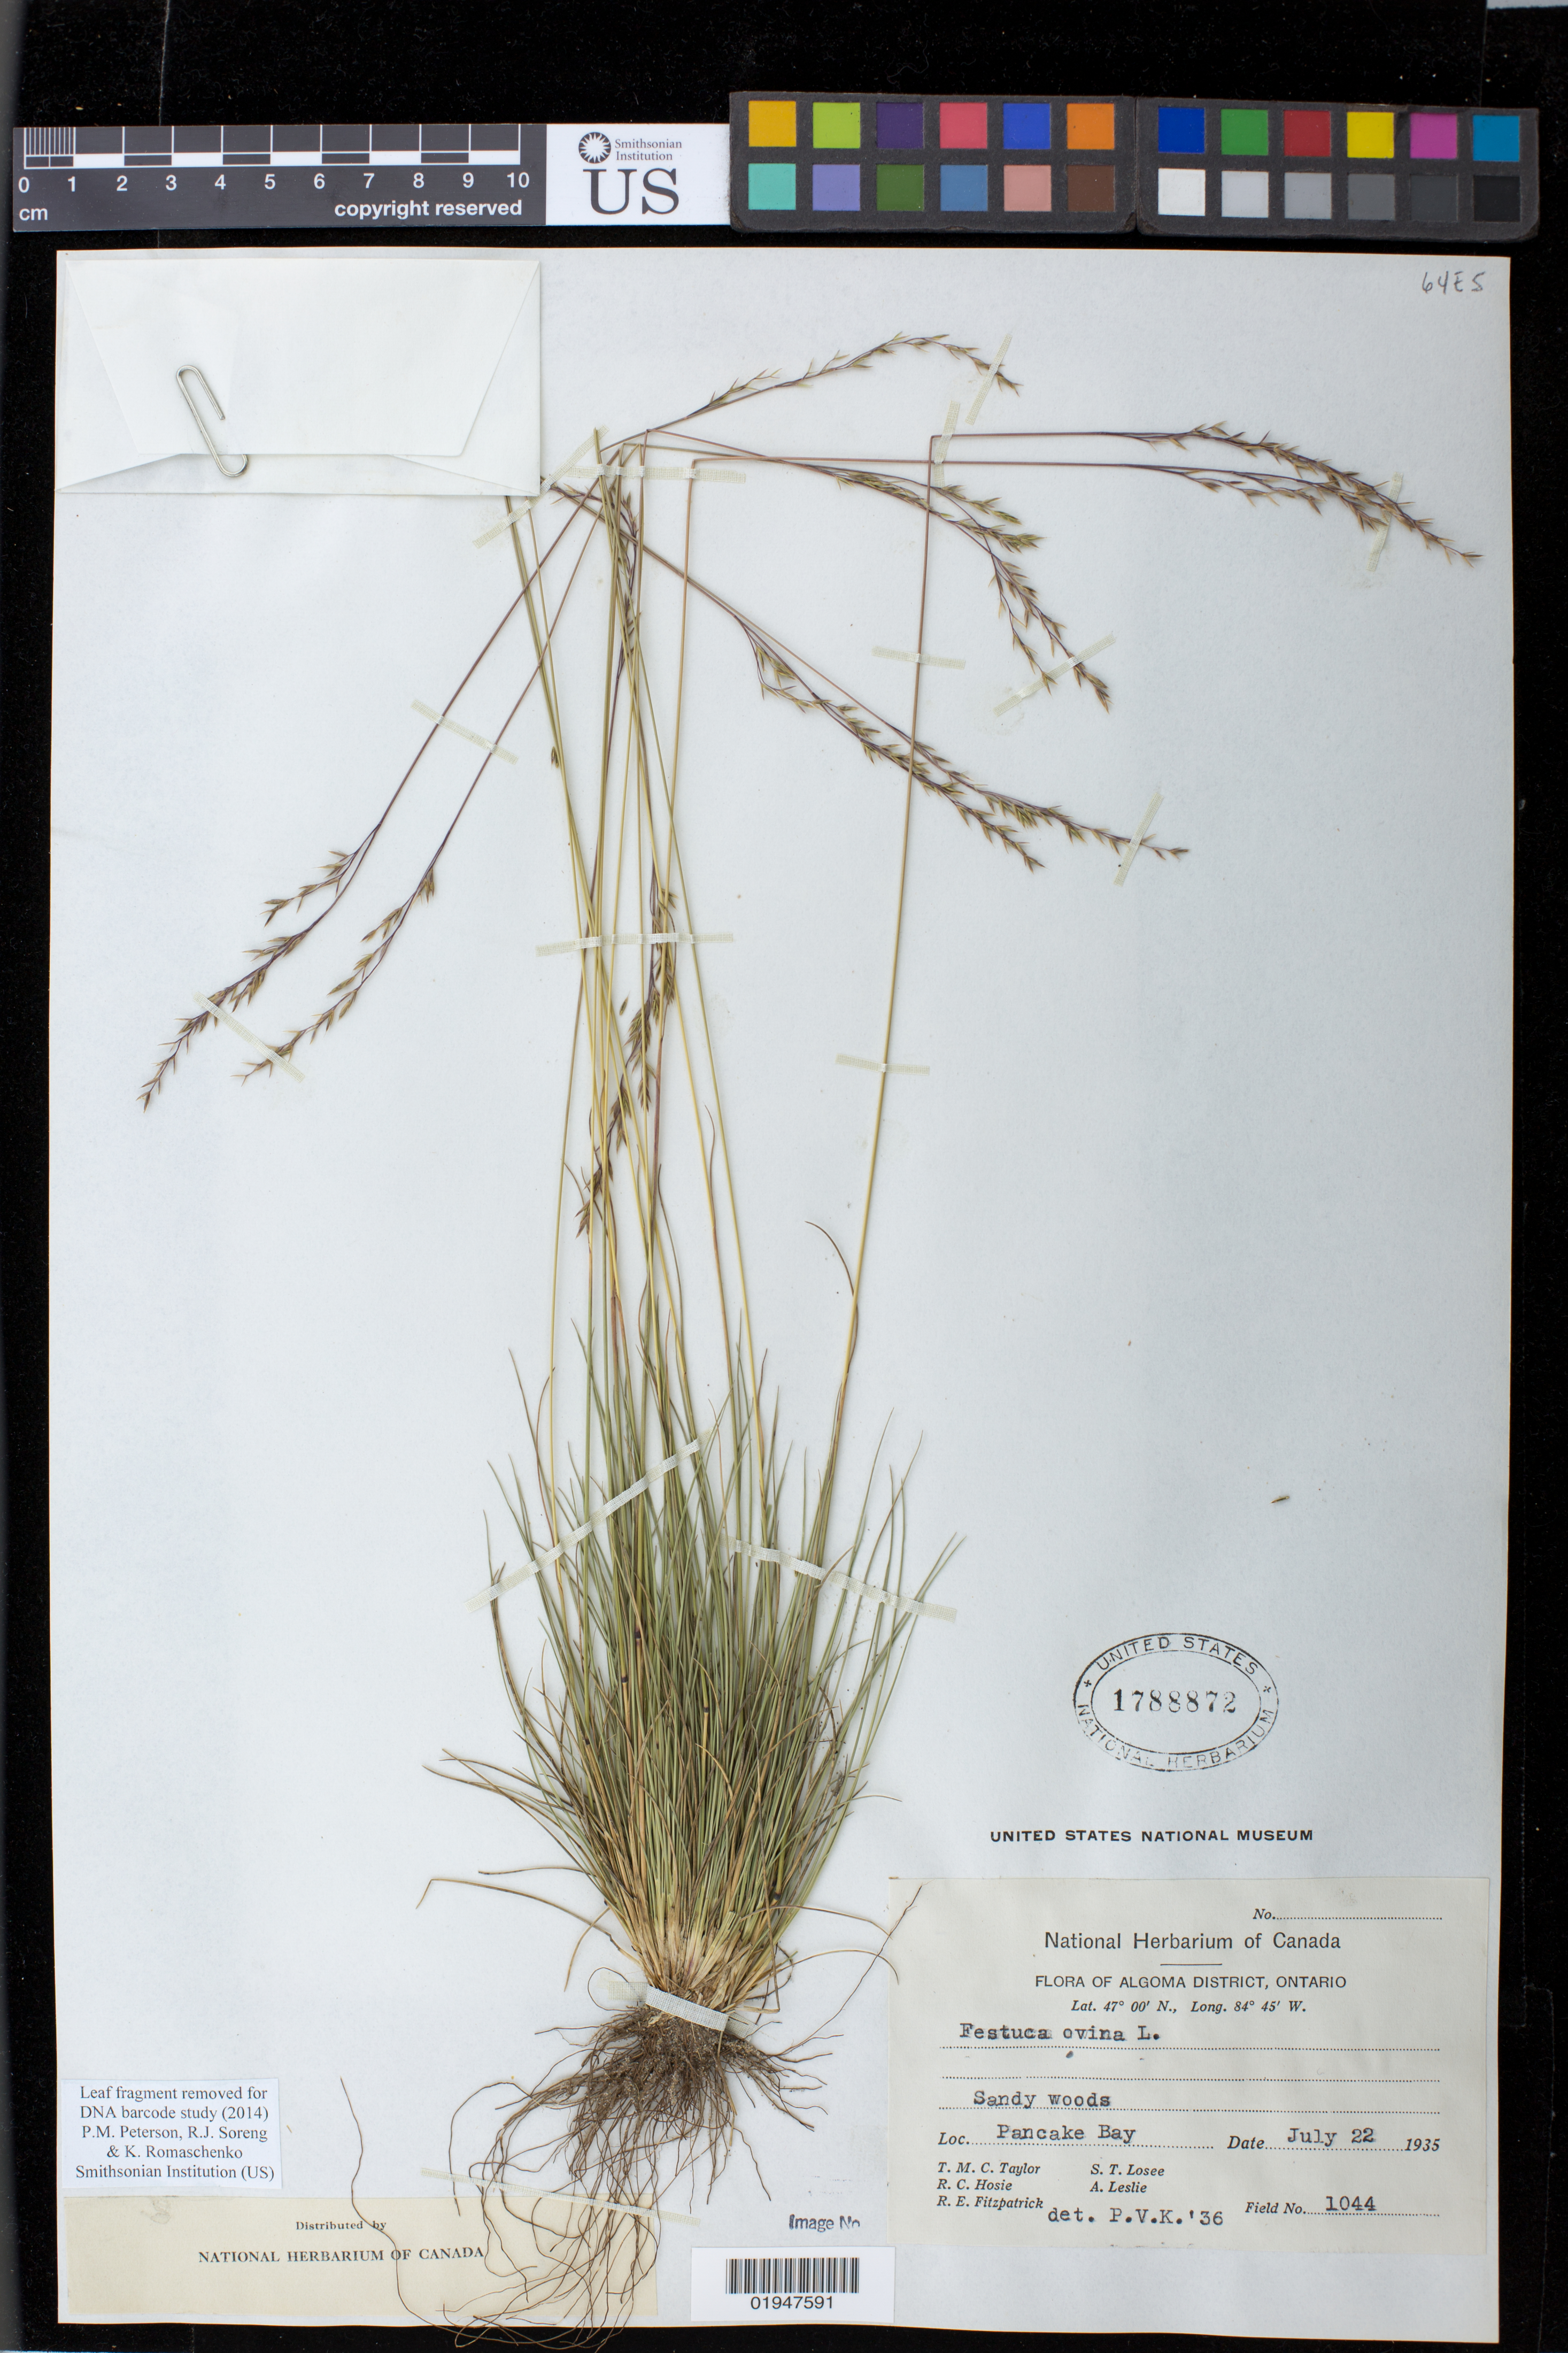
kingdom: Plantae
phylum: Tracheophyta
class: Liliopsida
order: Poales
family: Poaceae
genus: Festuca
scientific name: Festuca saximontana subsp. saximontana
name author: Rydb.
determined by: Soreng, Robert J., Research Associate (BOT), Smithsonian Institution - National Museum of Natural History (UNITED STATES)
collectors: T. M. C. Taylor, R. Hosie, R. Fitzpatrick, S. Losee & A. Leslie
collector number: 1044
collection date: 1935-07-22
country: Canada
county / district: Algoma District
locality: Pancake Bay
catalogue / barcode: US 1788872